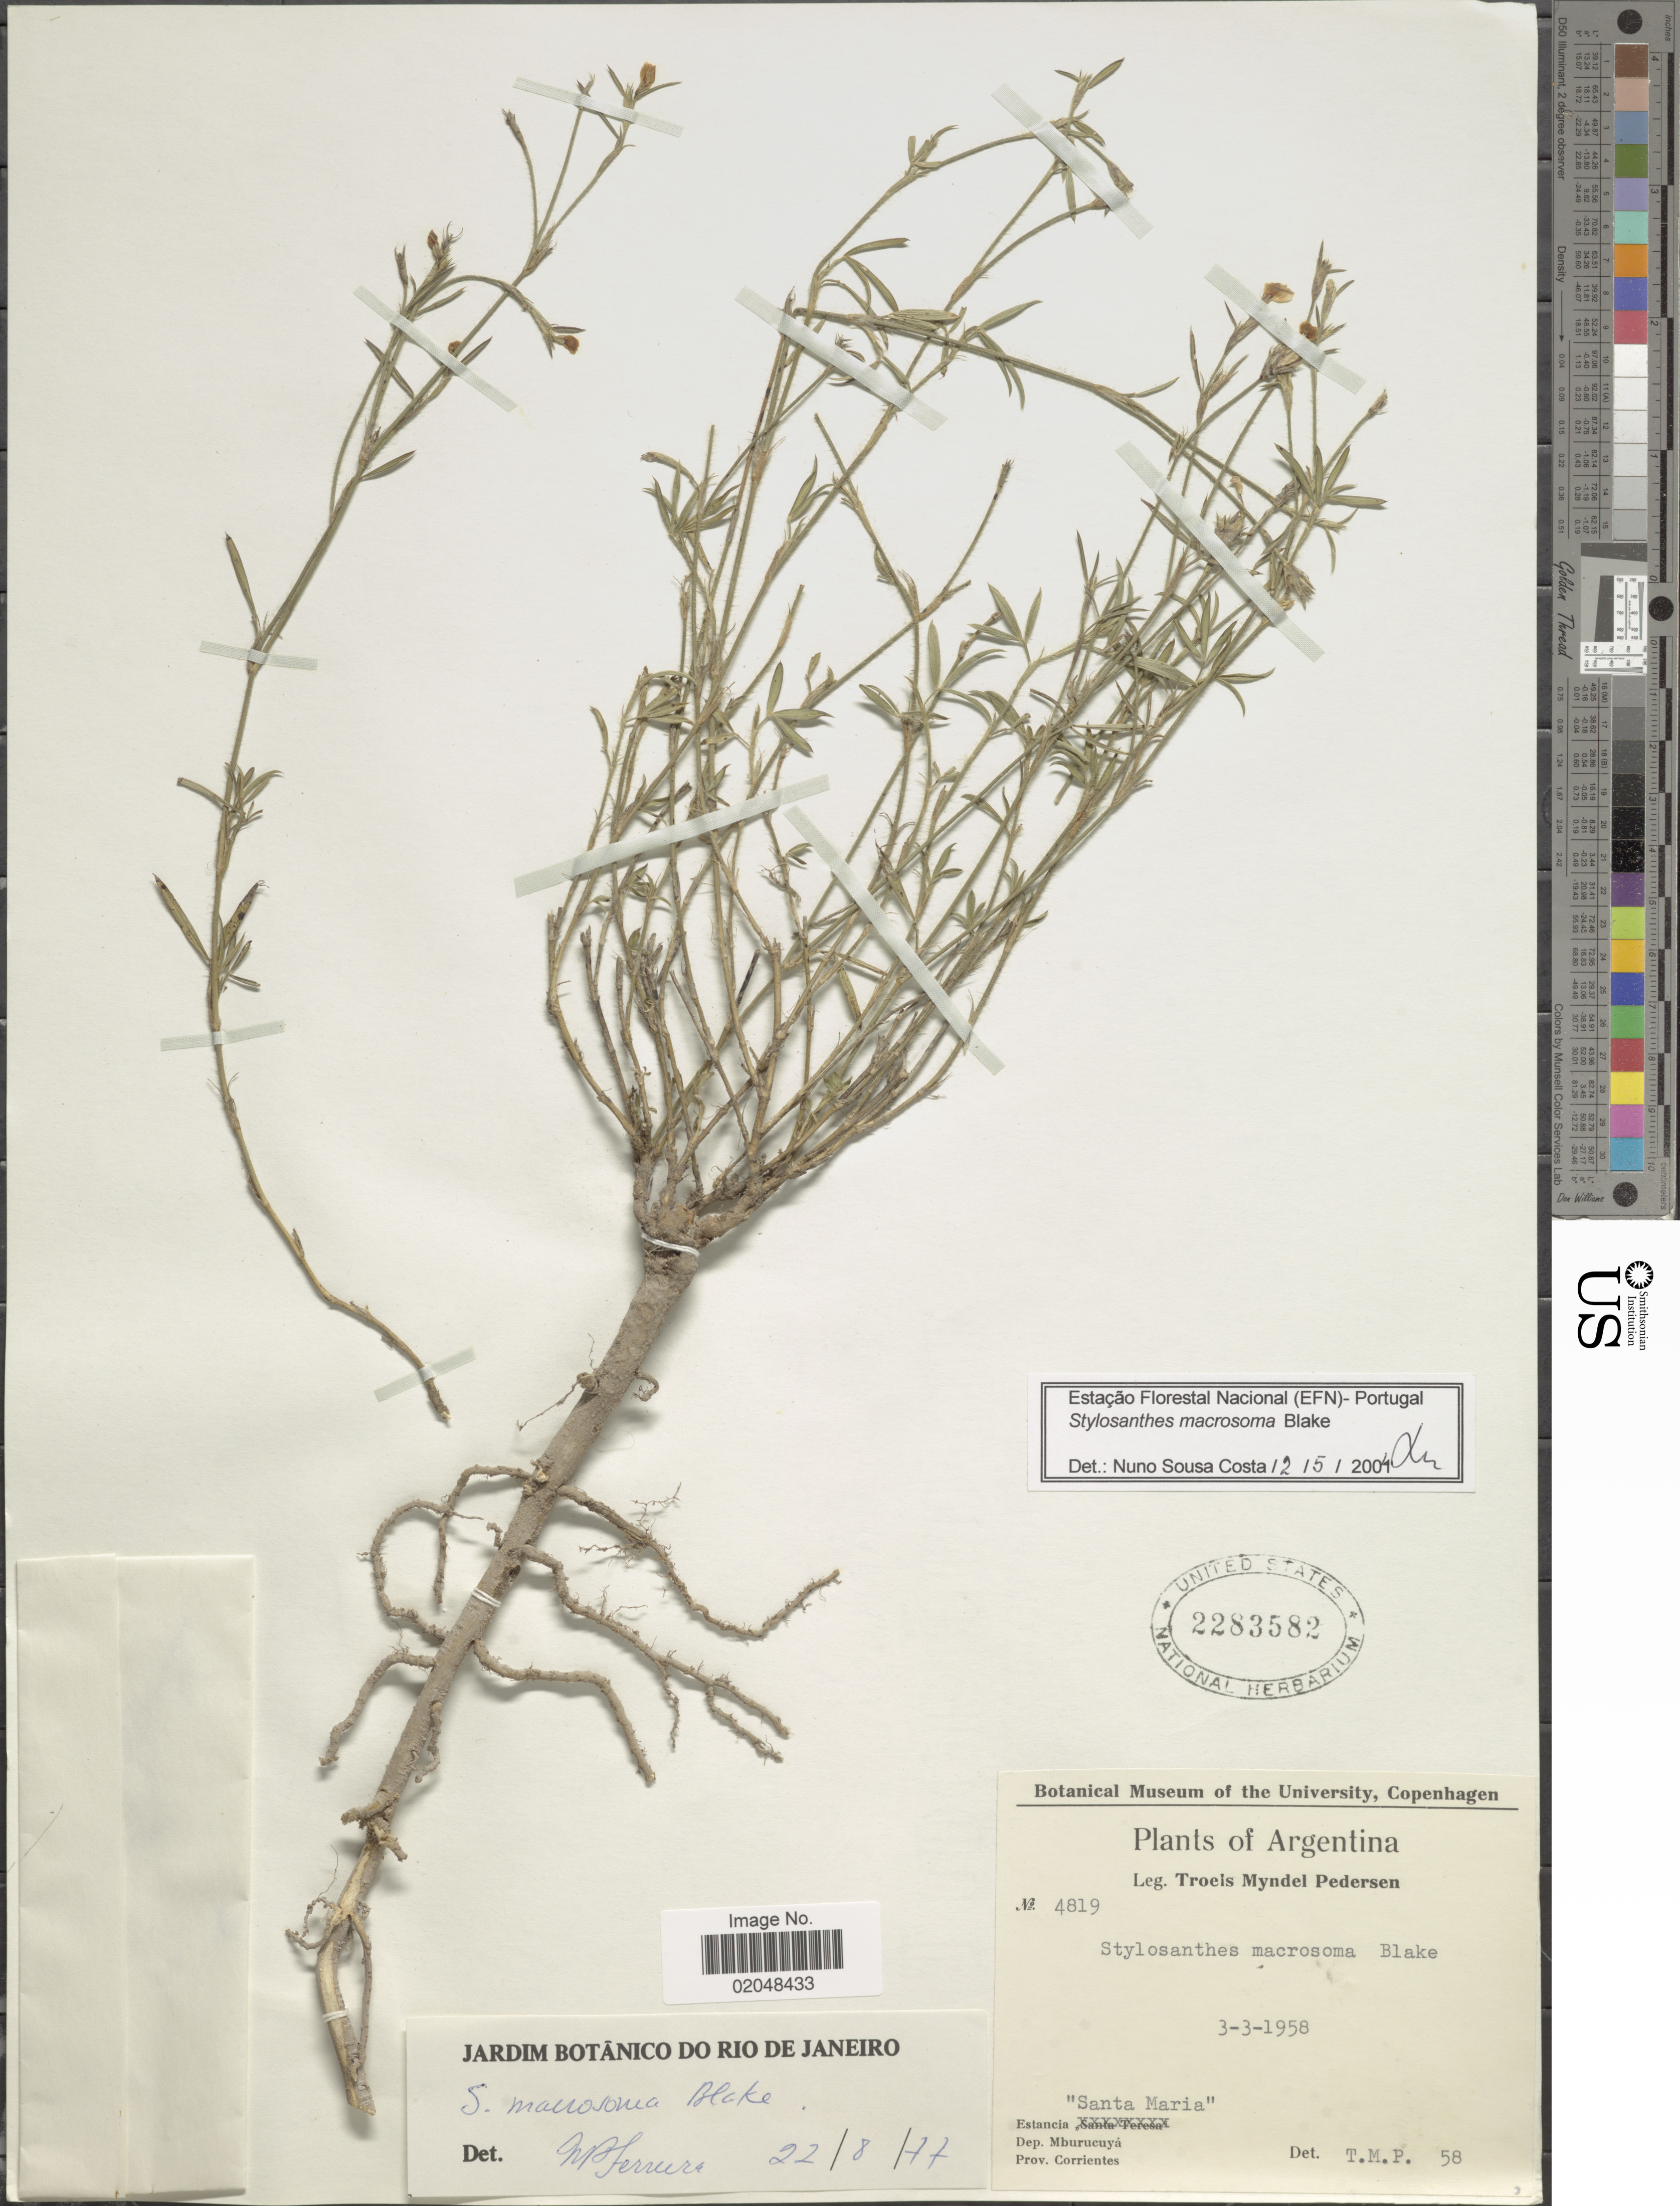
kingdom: Plantae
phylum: Tracheophyta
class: Magnoliopsida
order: Fabales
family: Fabaceae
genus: Stylosanthes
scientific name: Stylosanthes macrosoma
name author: S.F. Blake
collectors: T. Pederson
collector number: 4819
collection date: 1958-03-03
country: Argentina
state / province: Corrientes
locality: Estancia "Santa Maria", Dep. Mburucuya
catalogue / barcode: US 2283582